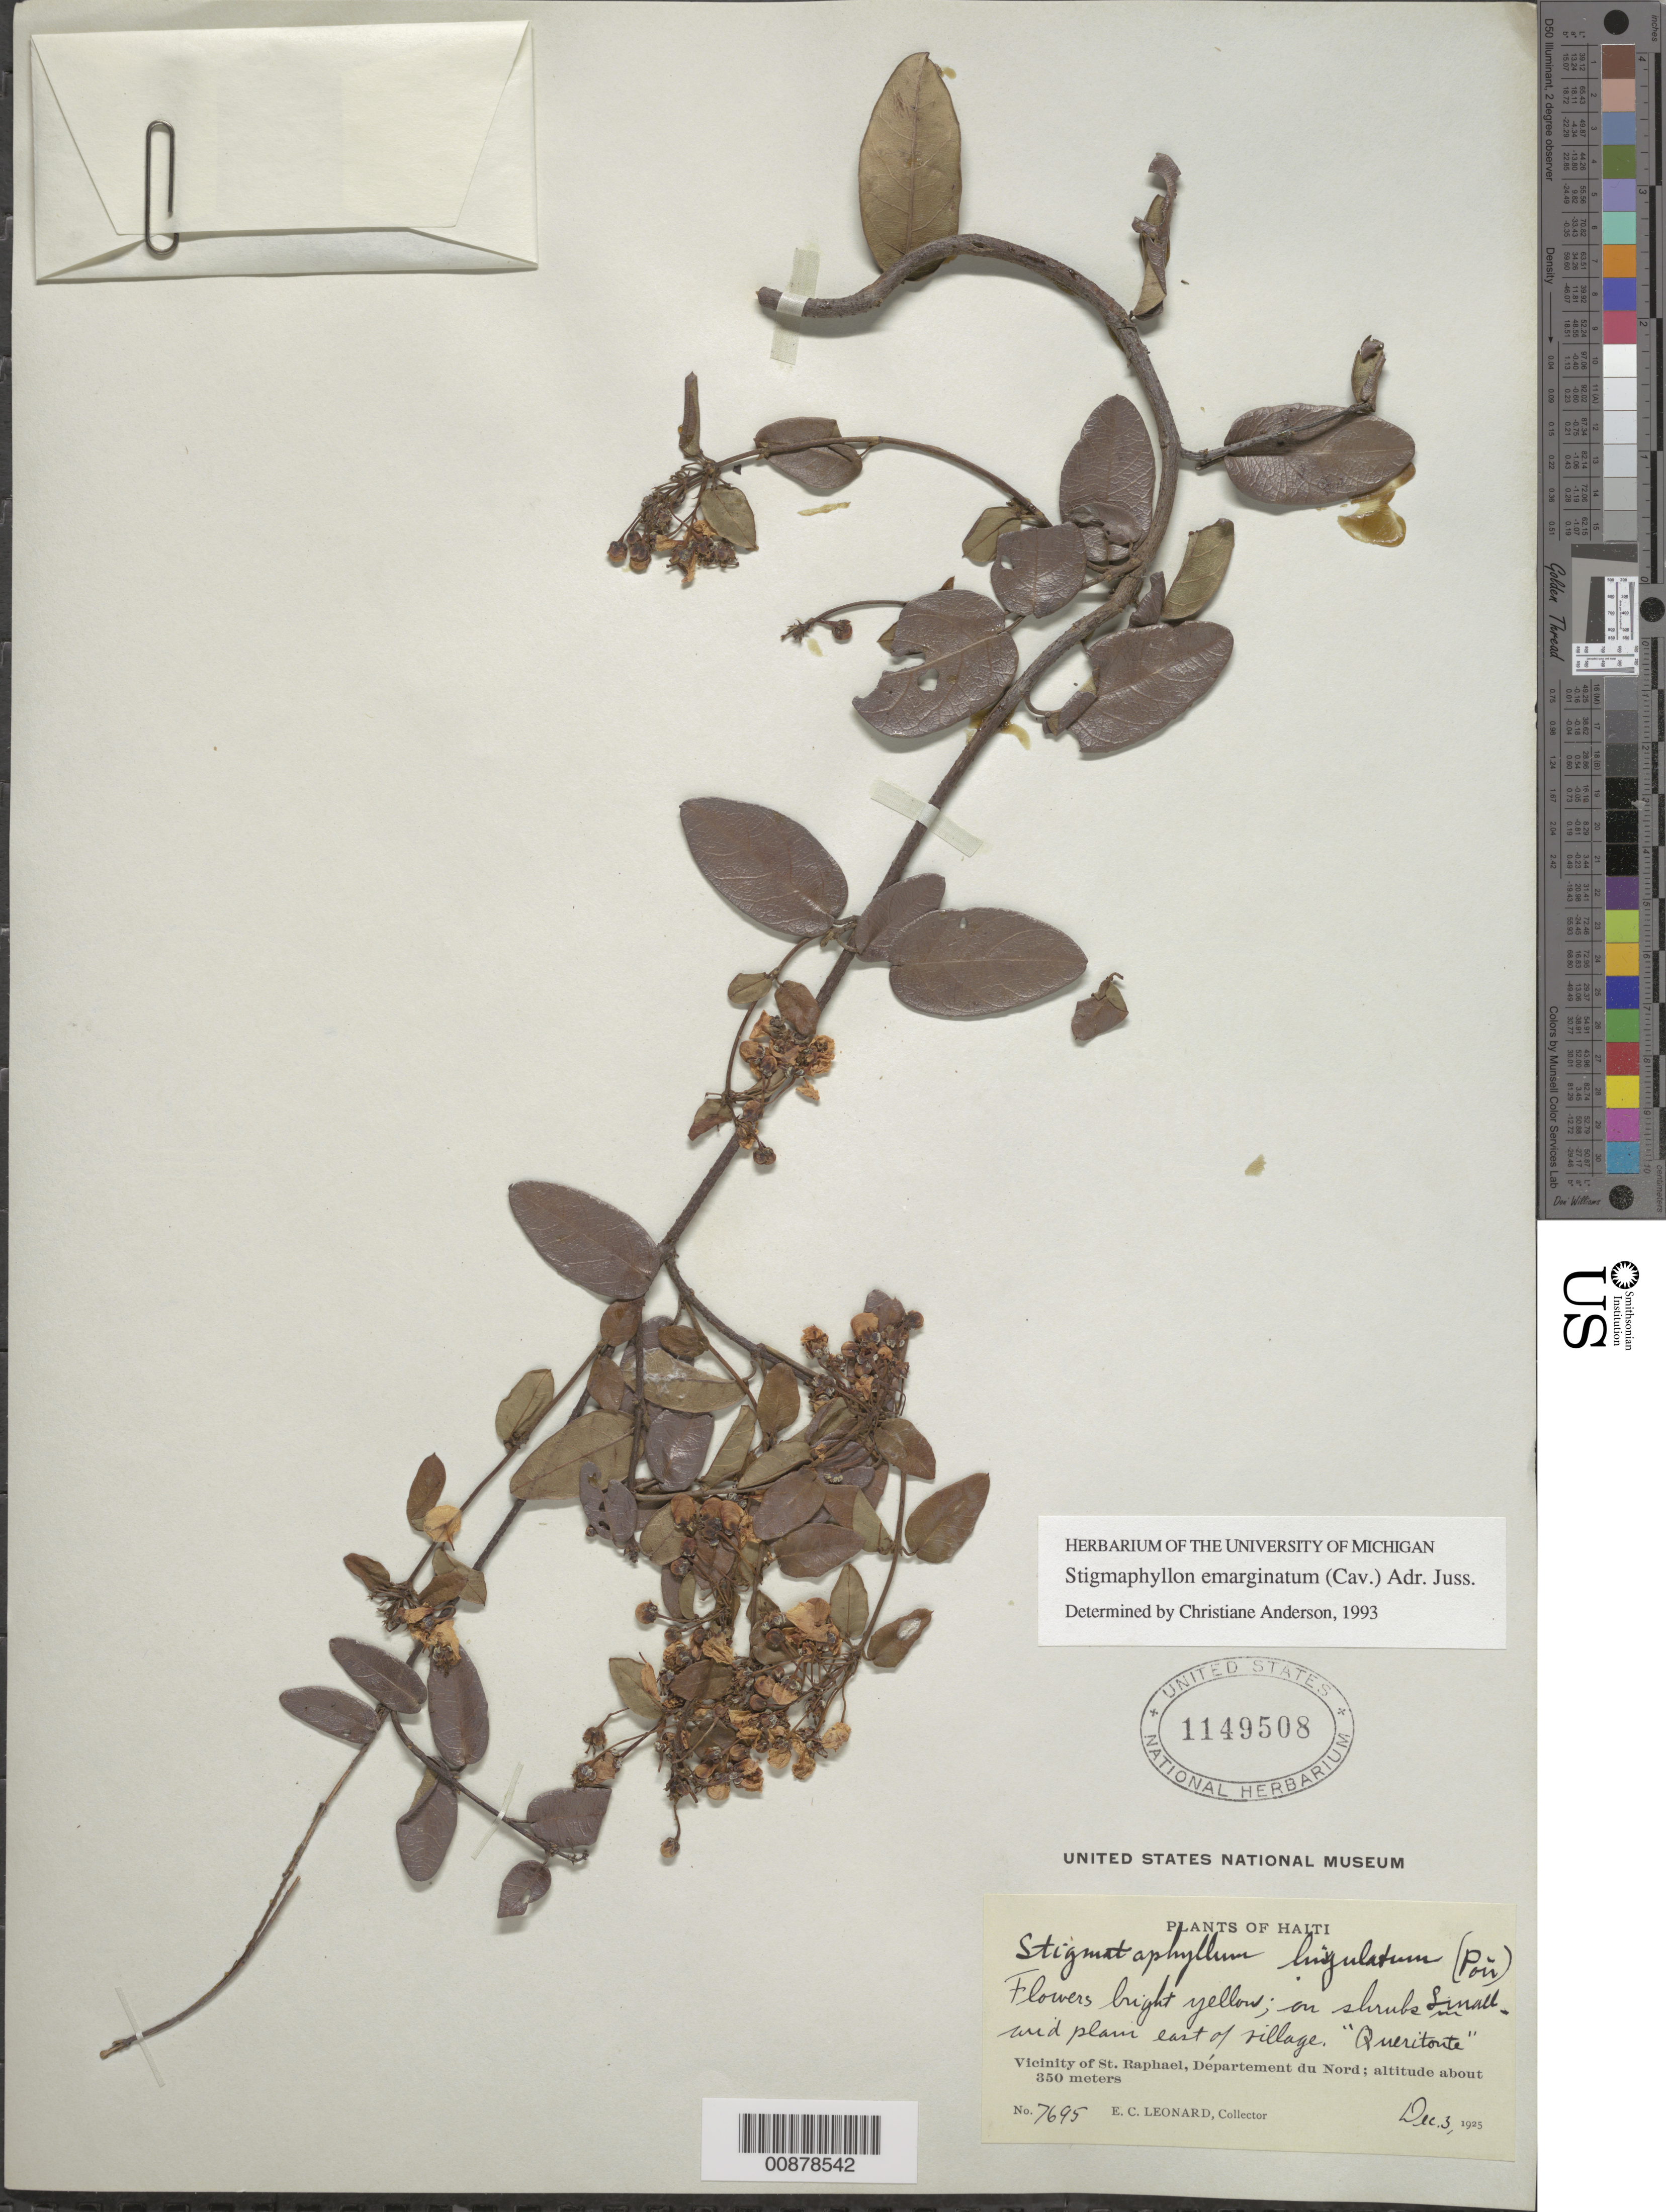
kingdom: Plantae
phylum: Tracheophyta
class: Magnoliopsida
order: Malpighiales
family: Malpighiaceae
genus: Stigmaphyllon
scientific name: Stigmaphyllon emarginatum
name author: (Cav.) A. Juss.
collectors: E. C. Leonard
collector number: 7695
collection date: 1925-12-03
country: Haiti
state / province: Nord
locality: Arid plain east of village. Vicinity of St. Raphael, Départment du Nord.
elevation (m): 350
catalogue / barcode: US 1149508